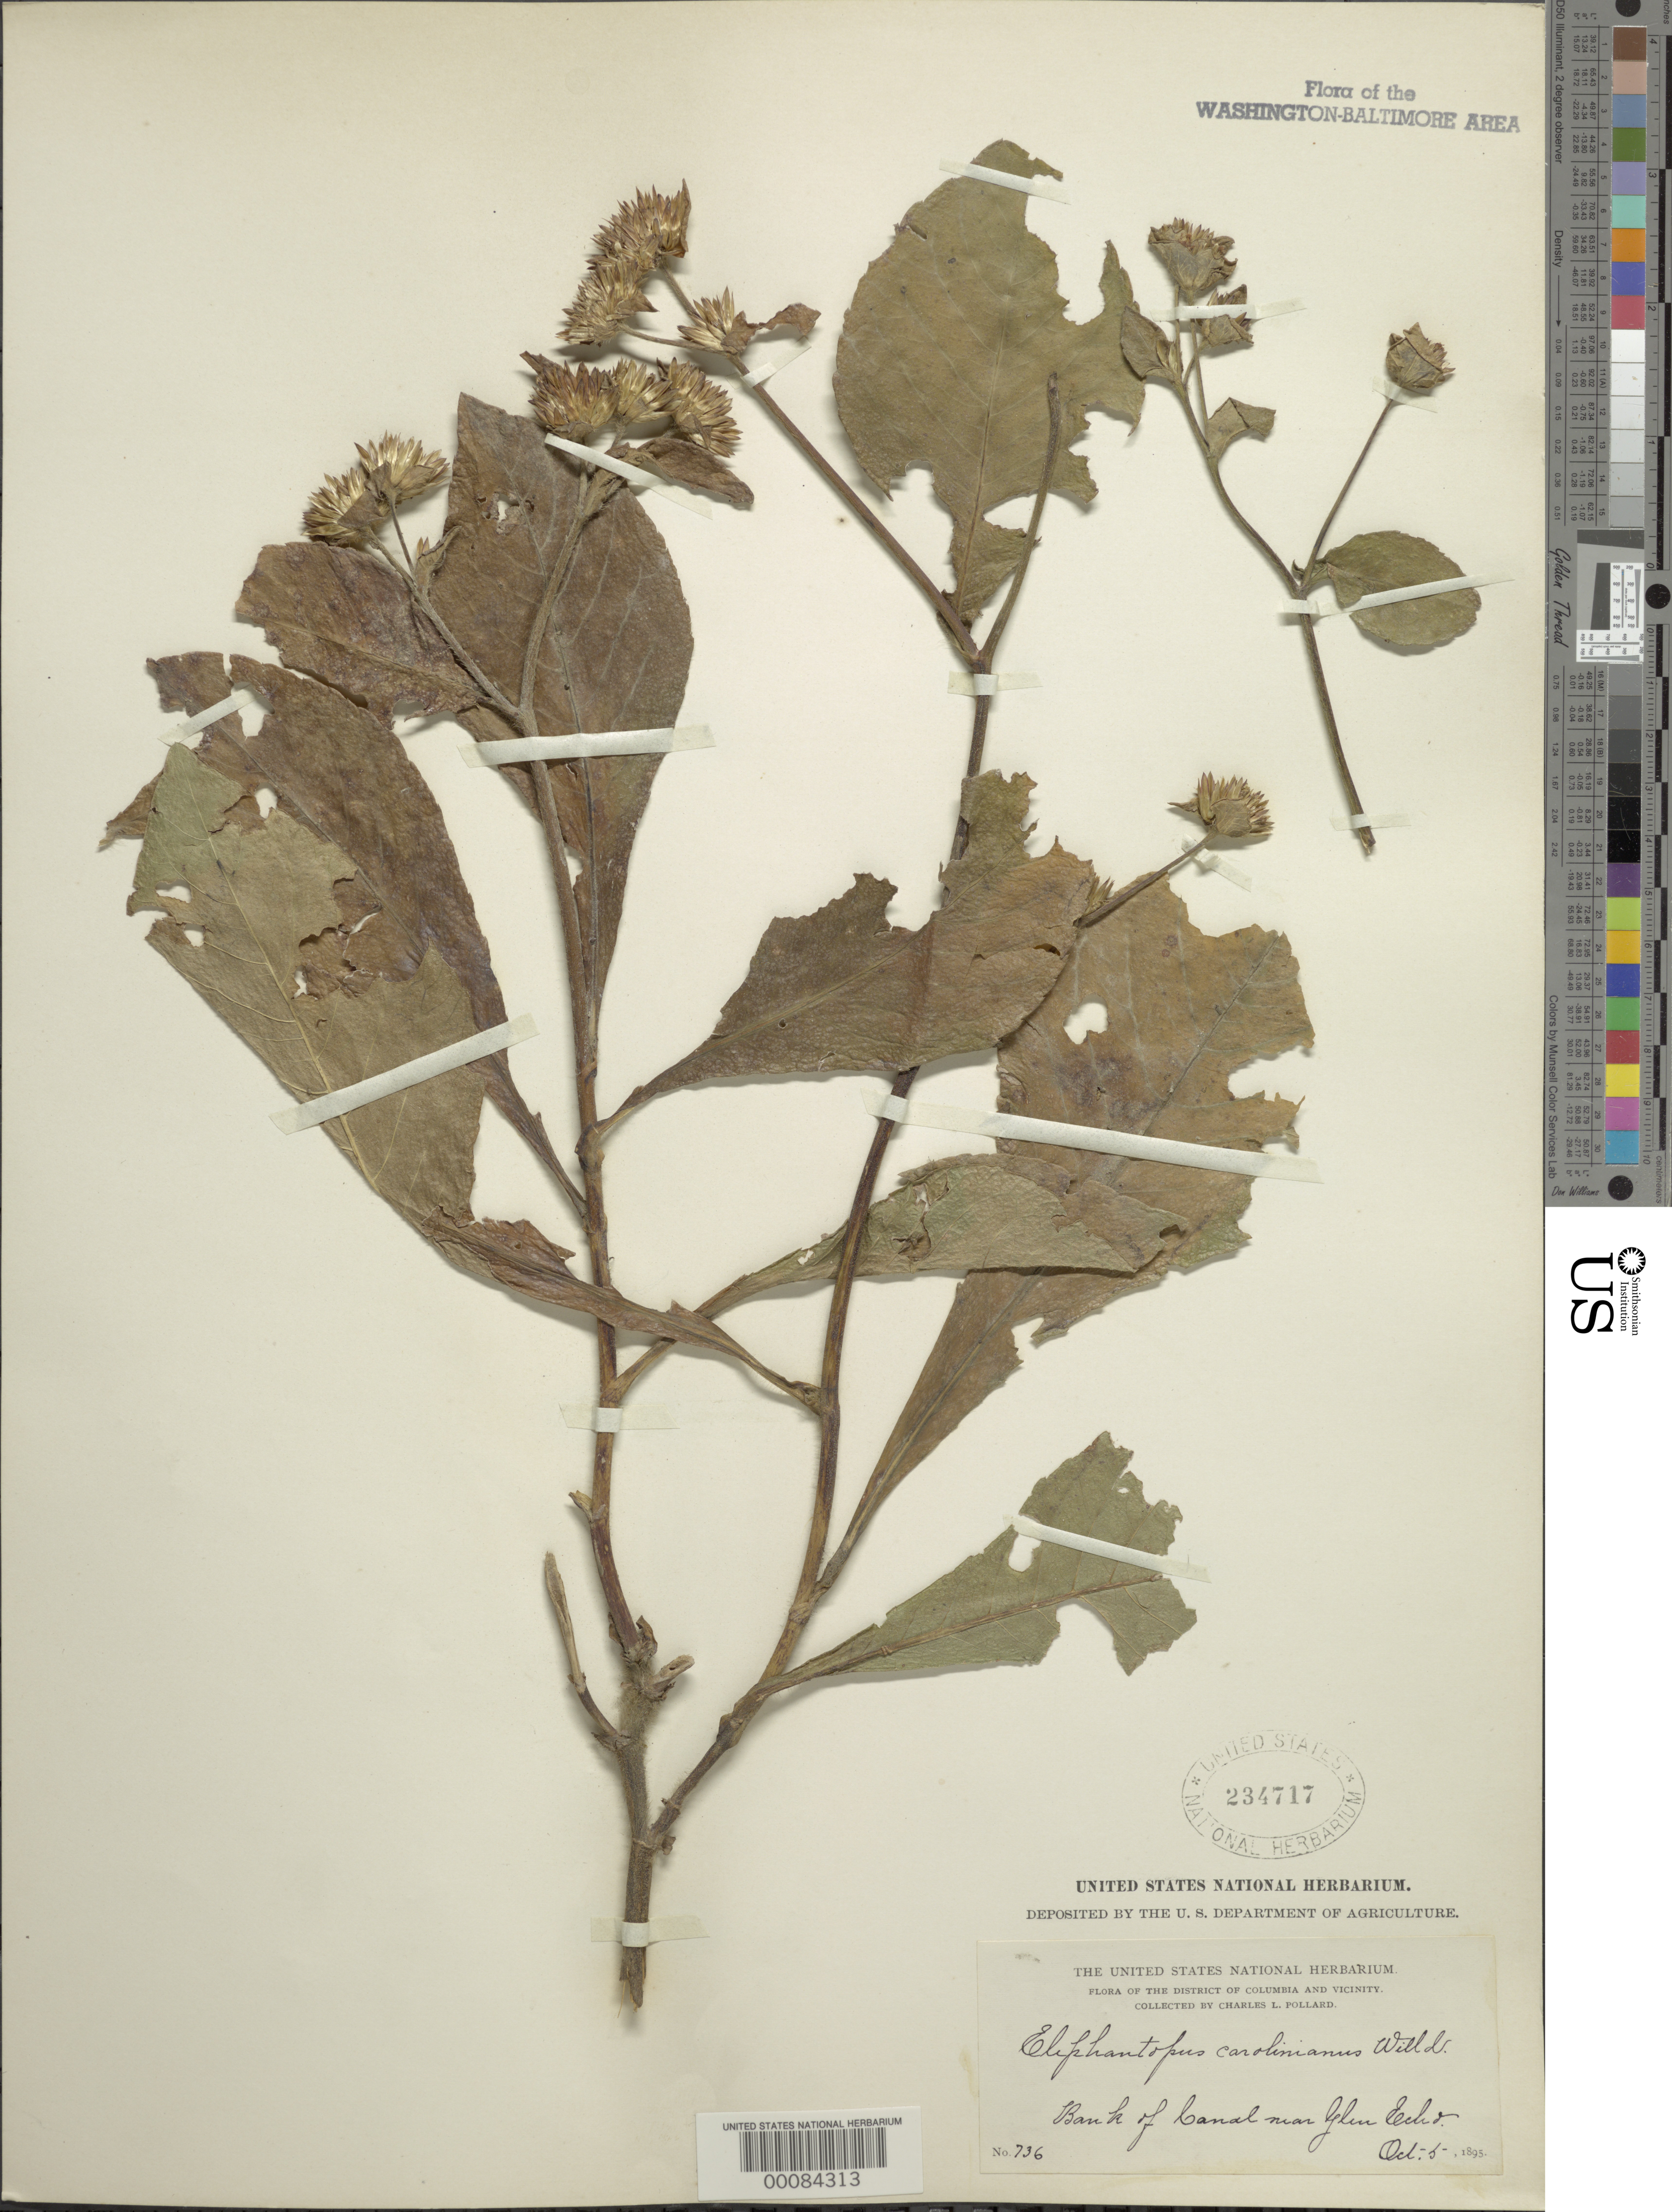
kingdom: Plantae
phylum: Tracheophyta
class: Magnoliopsida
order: Asterales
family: Asteraceae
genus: Elephantopus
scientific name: Elephantopus carolinianus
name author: Raeusch.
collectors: C. L. Pollard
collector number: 736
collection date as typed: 05 Oct 1895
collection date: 1895-10-05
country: United States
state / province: Maryland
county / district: Montgomery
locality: Canal bank near Glen Echo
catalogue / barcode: US 234717